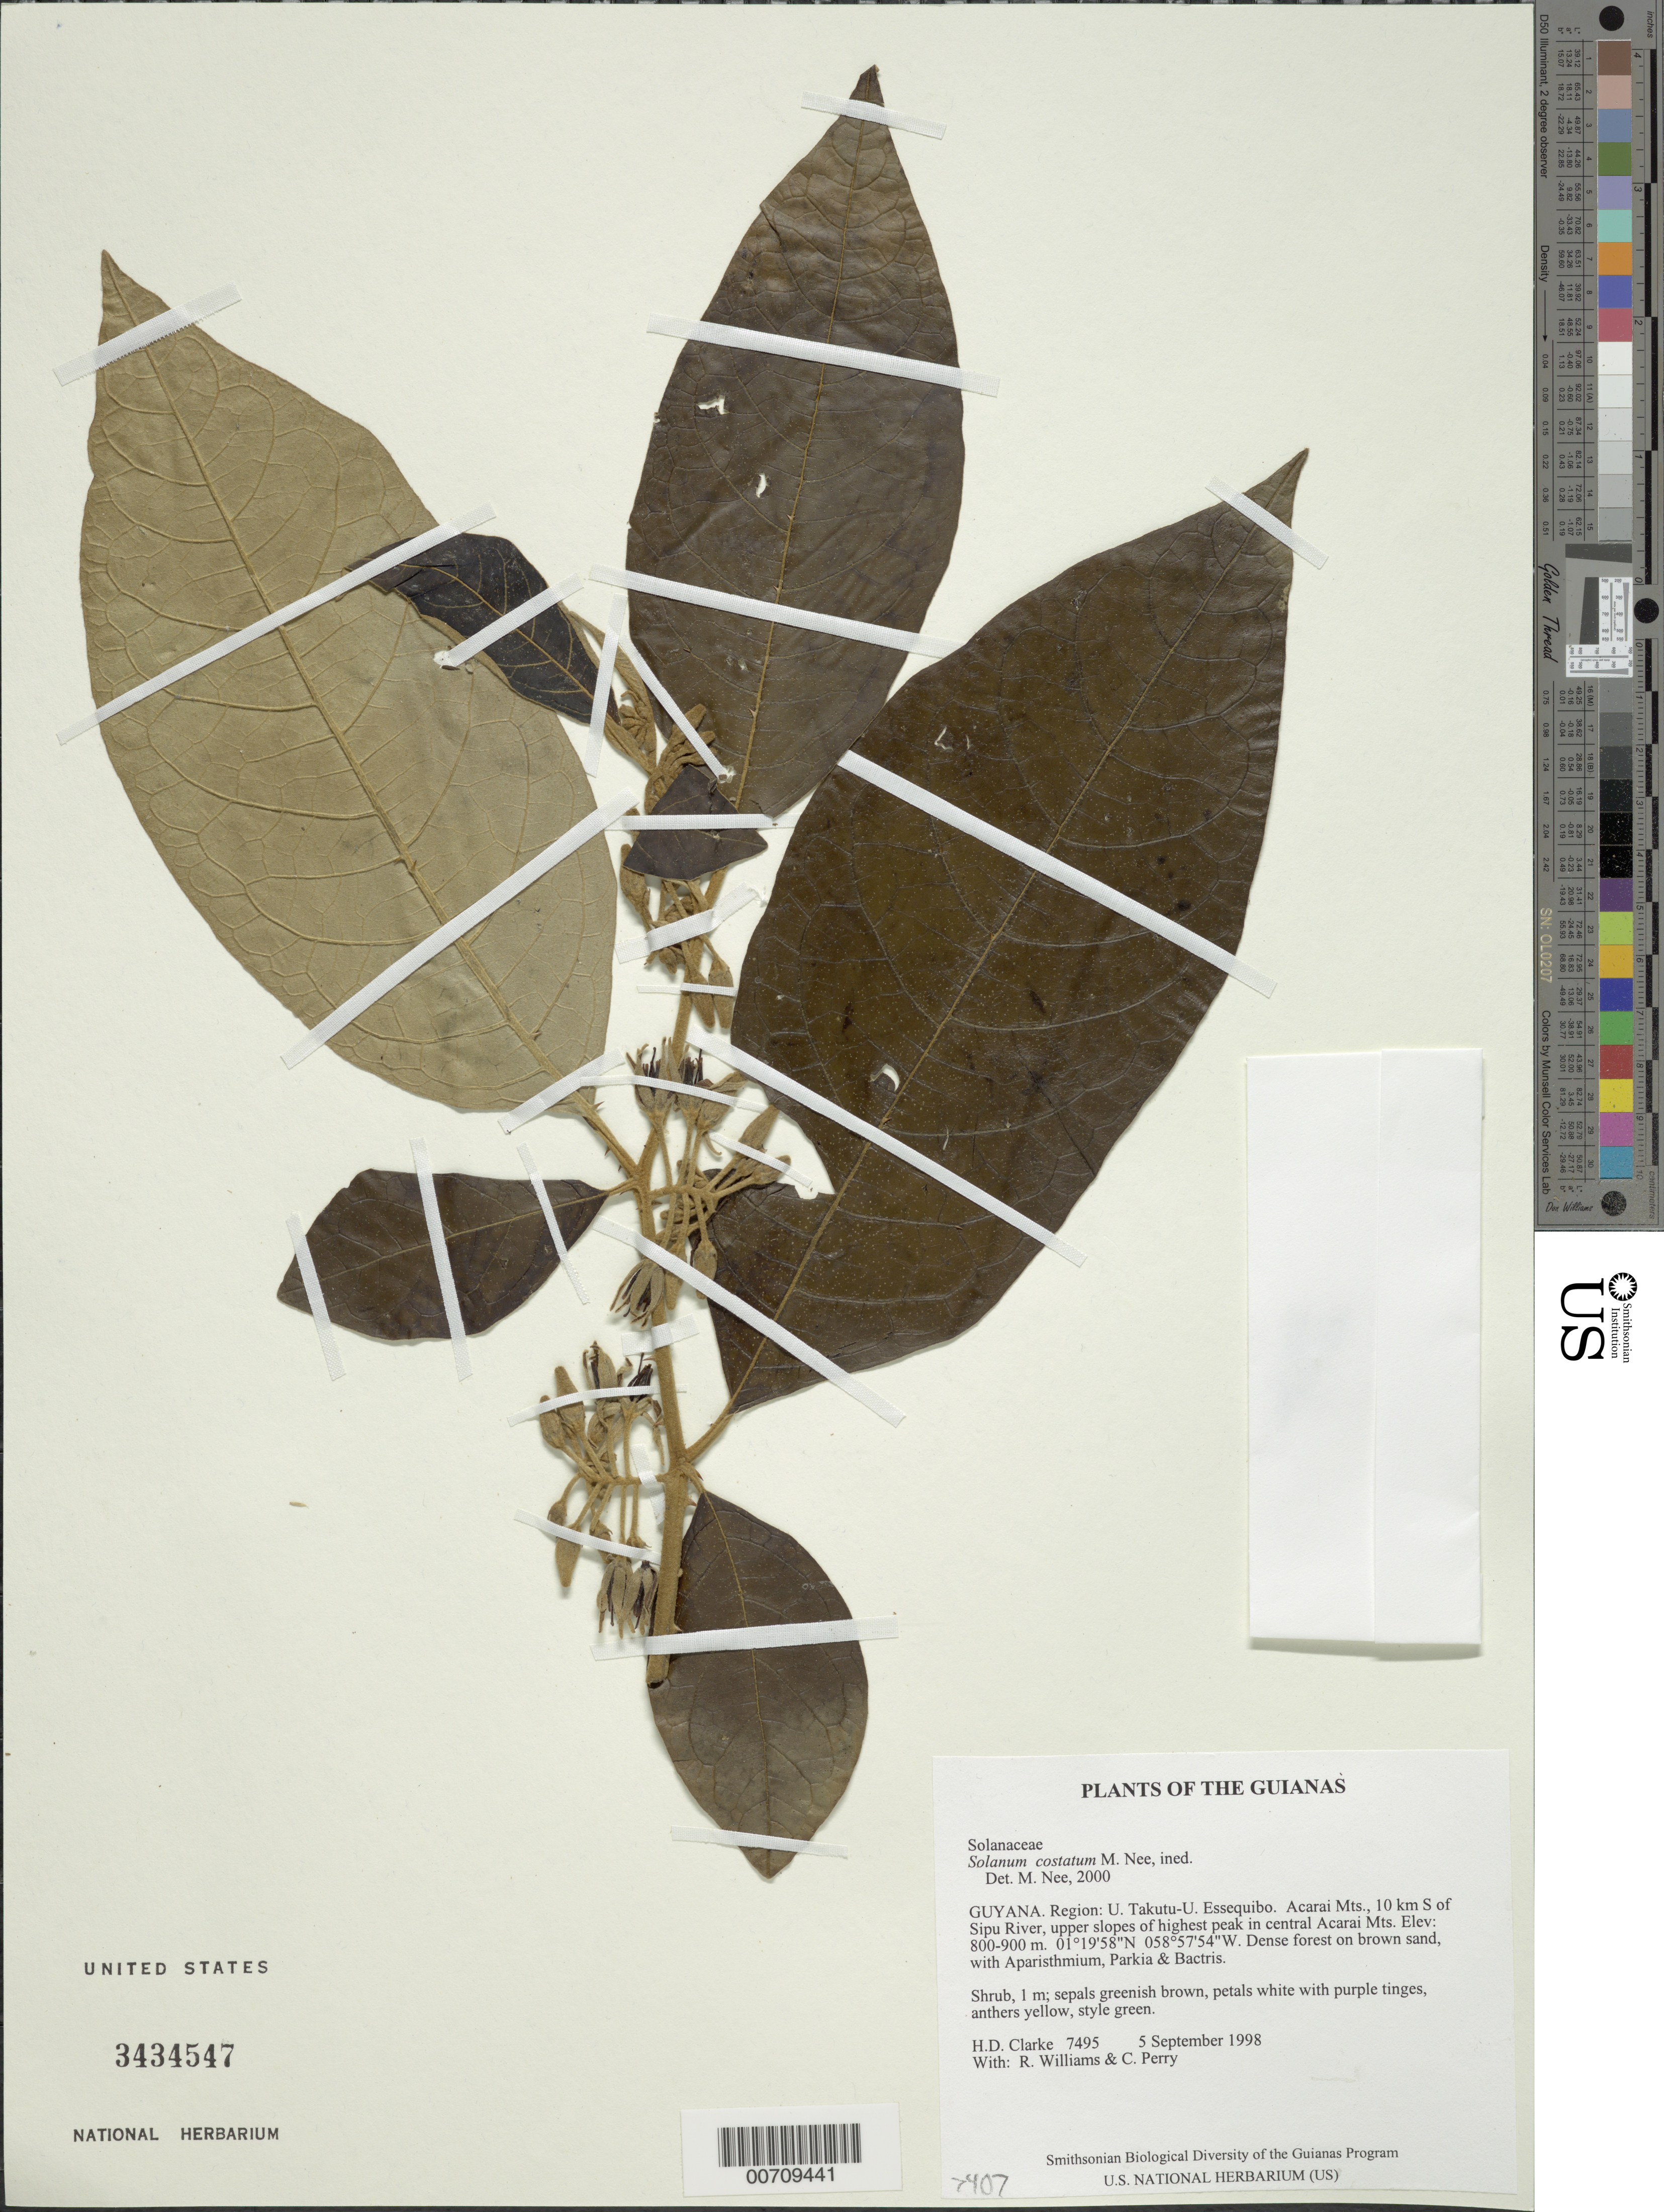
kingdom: Plantae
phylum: Tracheophyta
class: Magnoliopsida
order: Gentianales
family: Rubiaceae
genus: Genipa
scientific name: Genipa spruceana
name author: Steyerm.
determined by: Taylor, Charlotte M.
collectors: H. D. Clarke, R. Williams & C. Perry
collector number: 7727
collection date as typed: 11 September 1998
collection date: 1998-09-11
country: Guyana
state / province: U. Takutu-U. Essequibo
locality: Sipu River, 0-5 km E of camp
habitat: Riparian vegetation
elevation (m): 240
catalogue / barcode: US 3434541-2